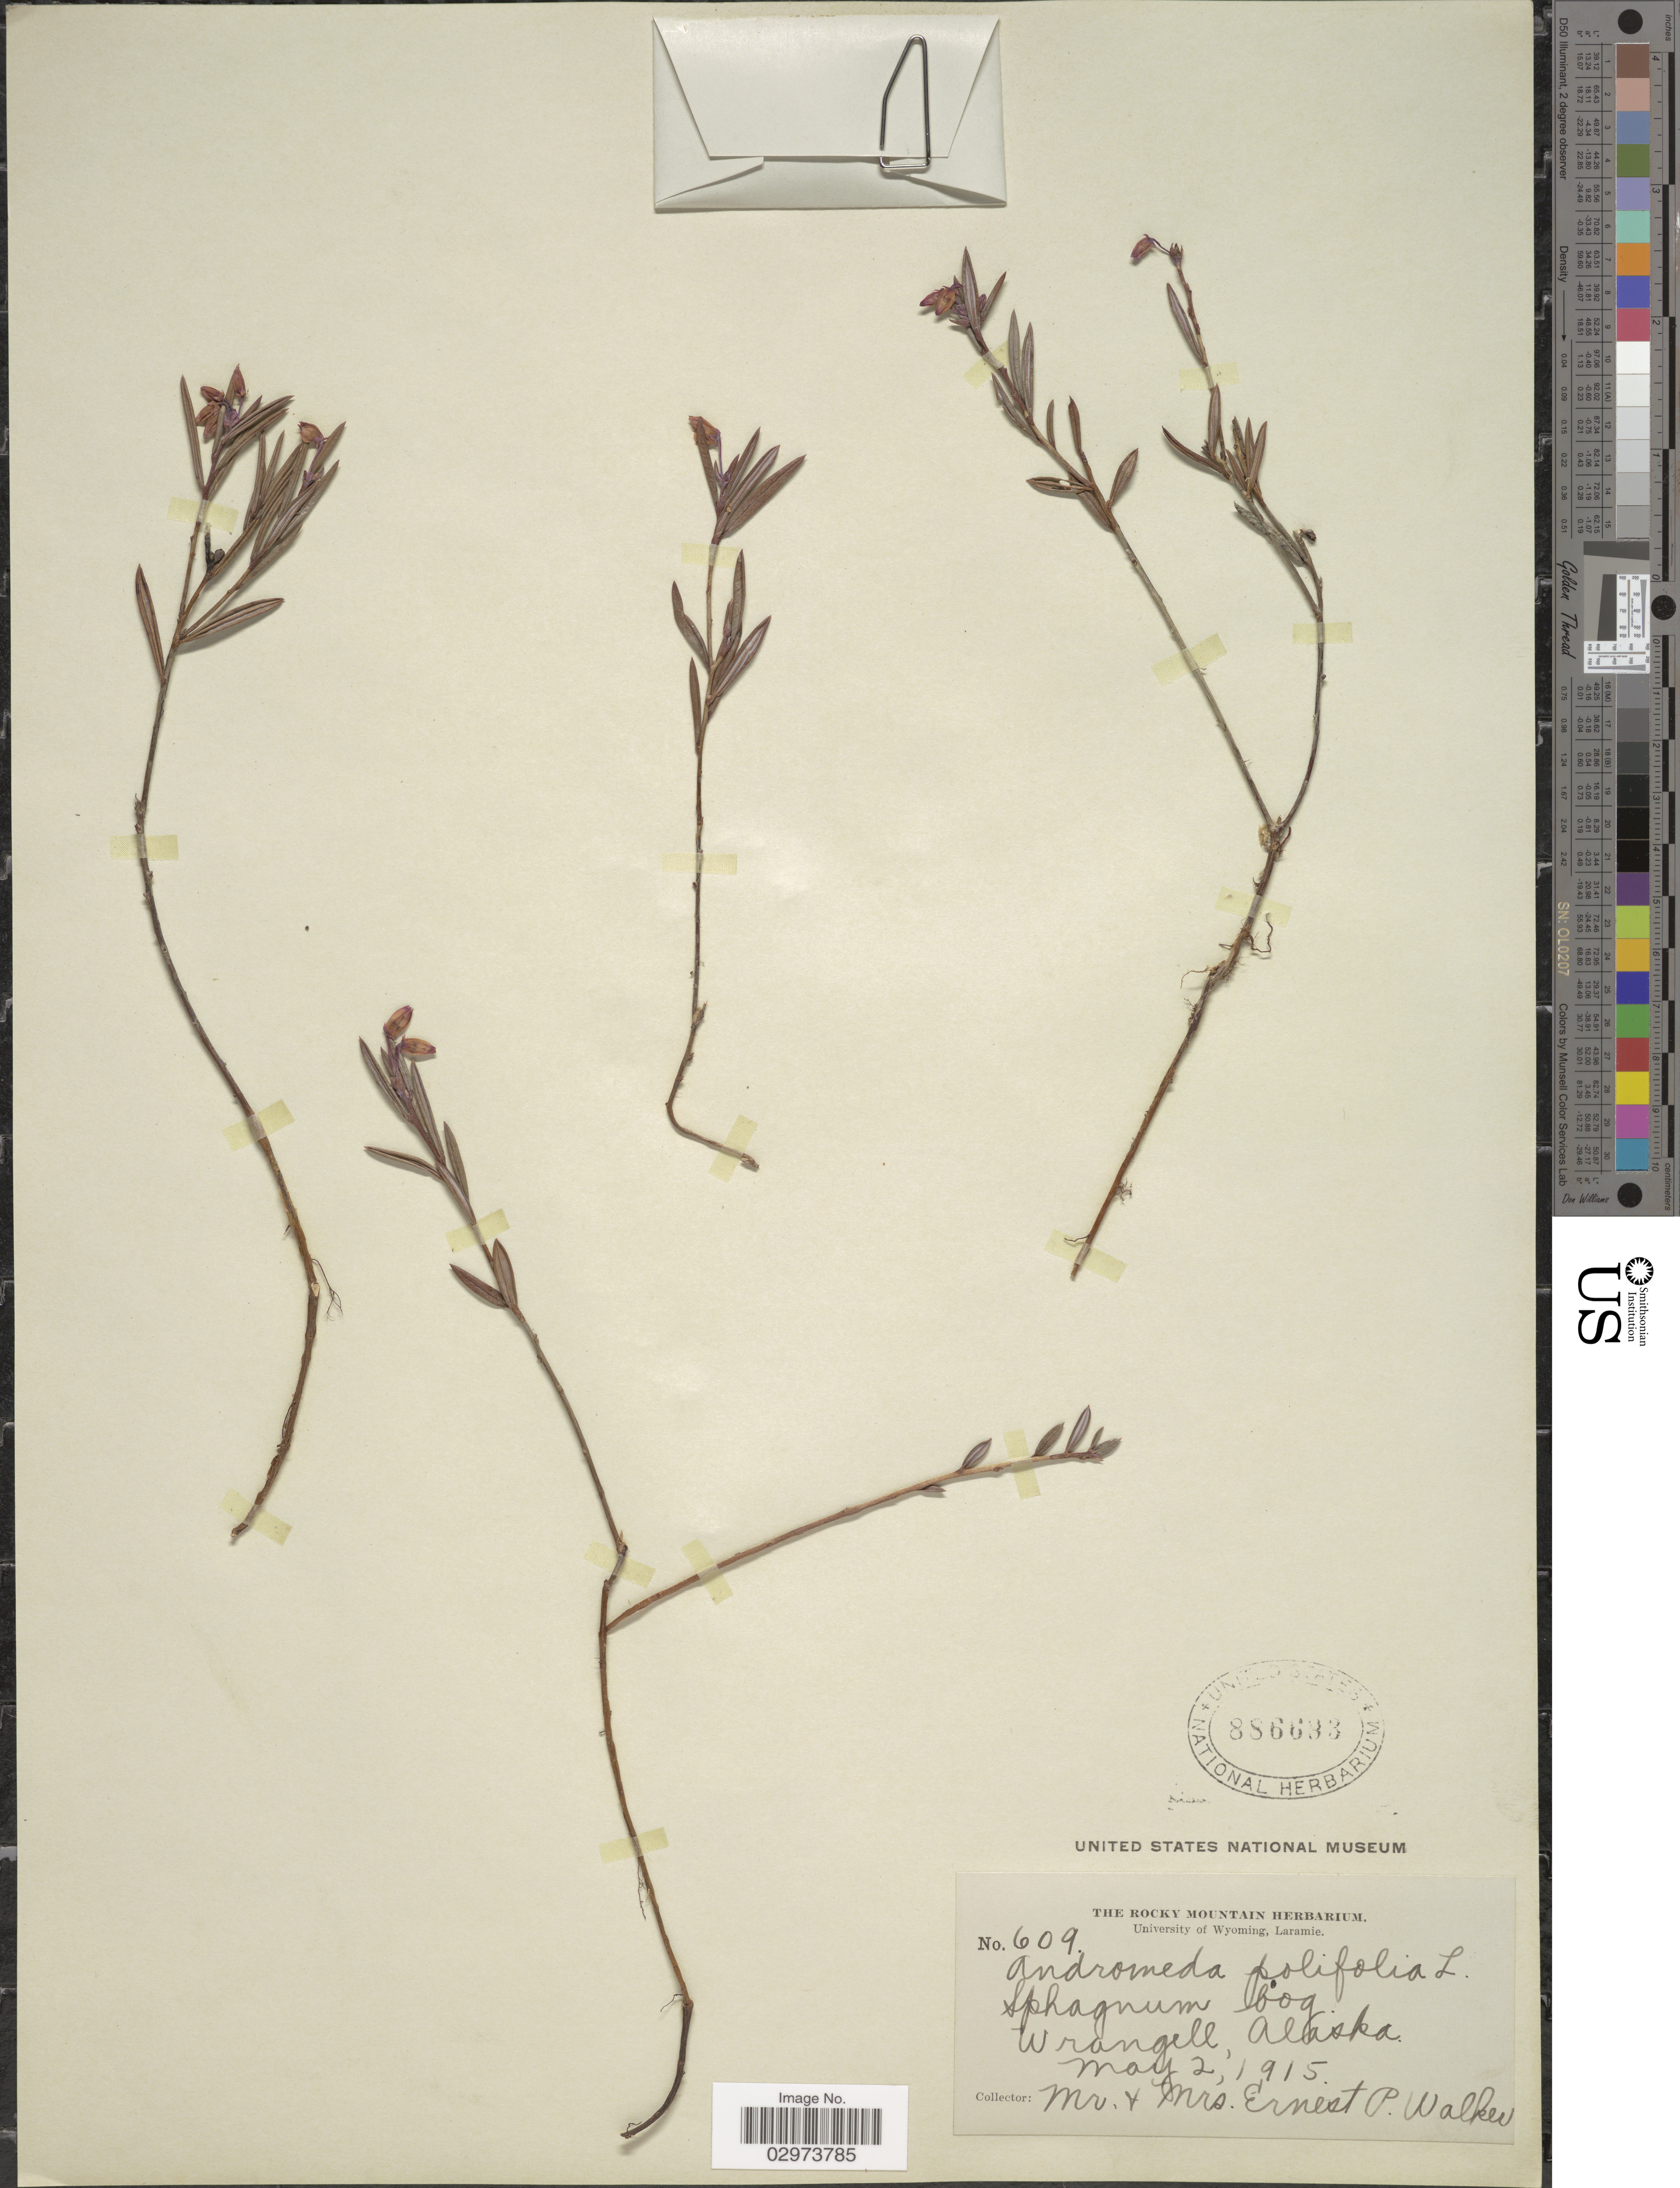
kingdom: Plantae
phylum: Tracheophyta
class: Magnoliopsida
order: Ericales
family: Ericaceae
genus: Andromeda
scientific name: Andromeda polifolia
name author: L.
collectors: E. P. Walker & E. Walker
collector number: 609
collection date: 1915-05-02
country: United States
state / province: Alaska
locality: Wrangell, Alaska.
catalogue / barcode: US 886693